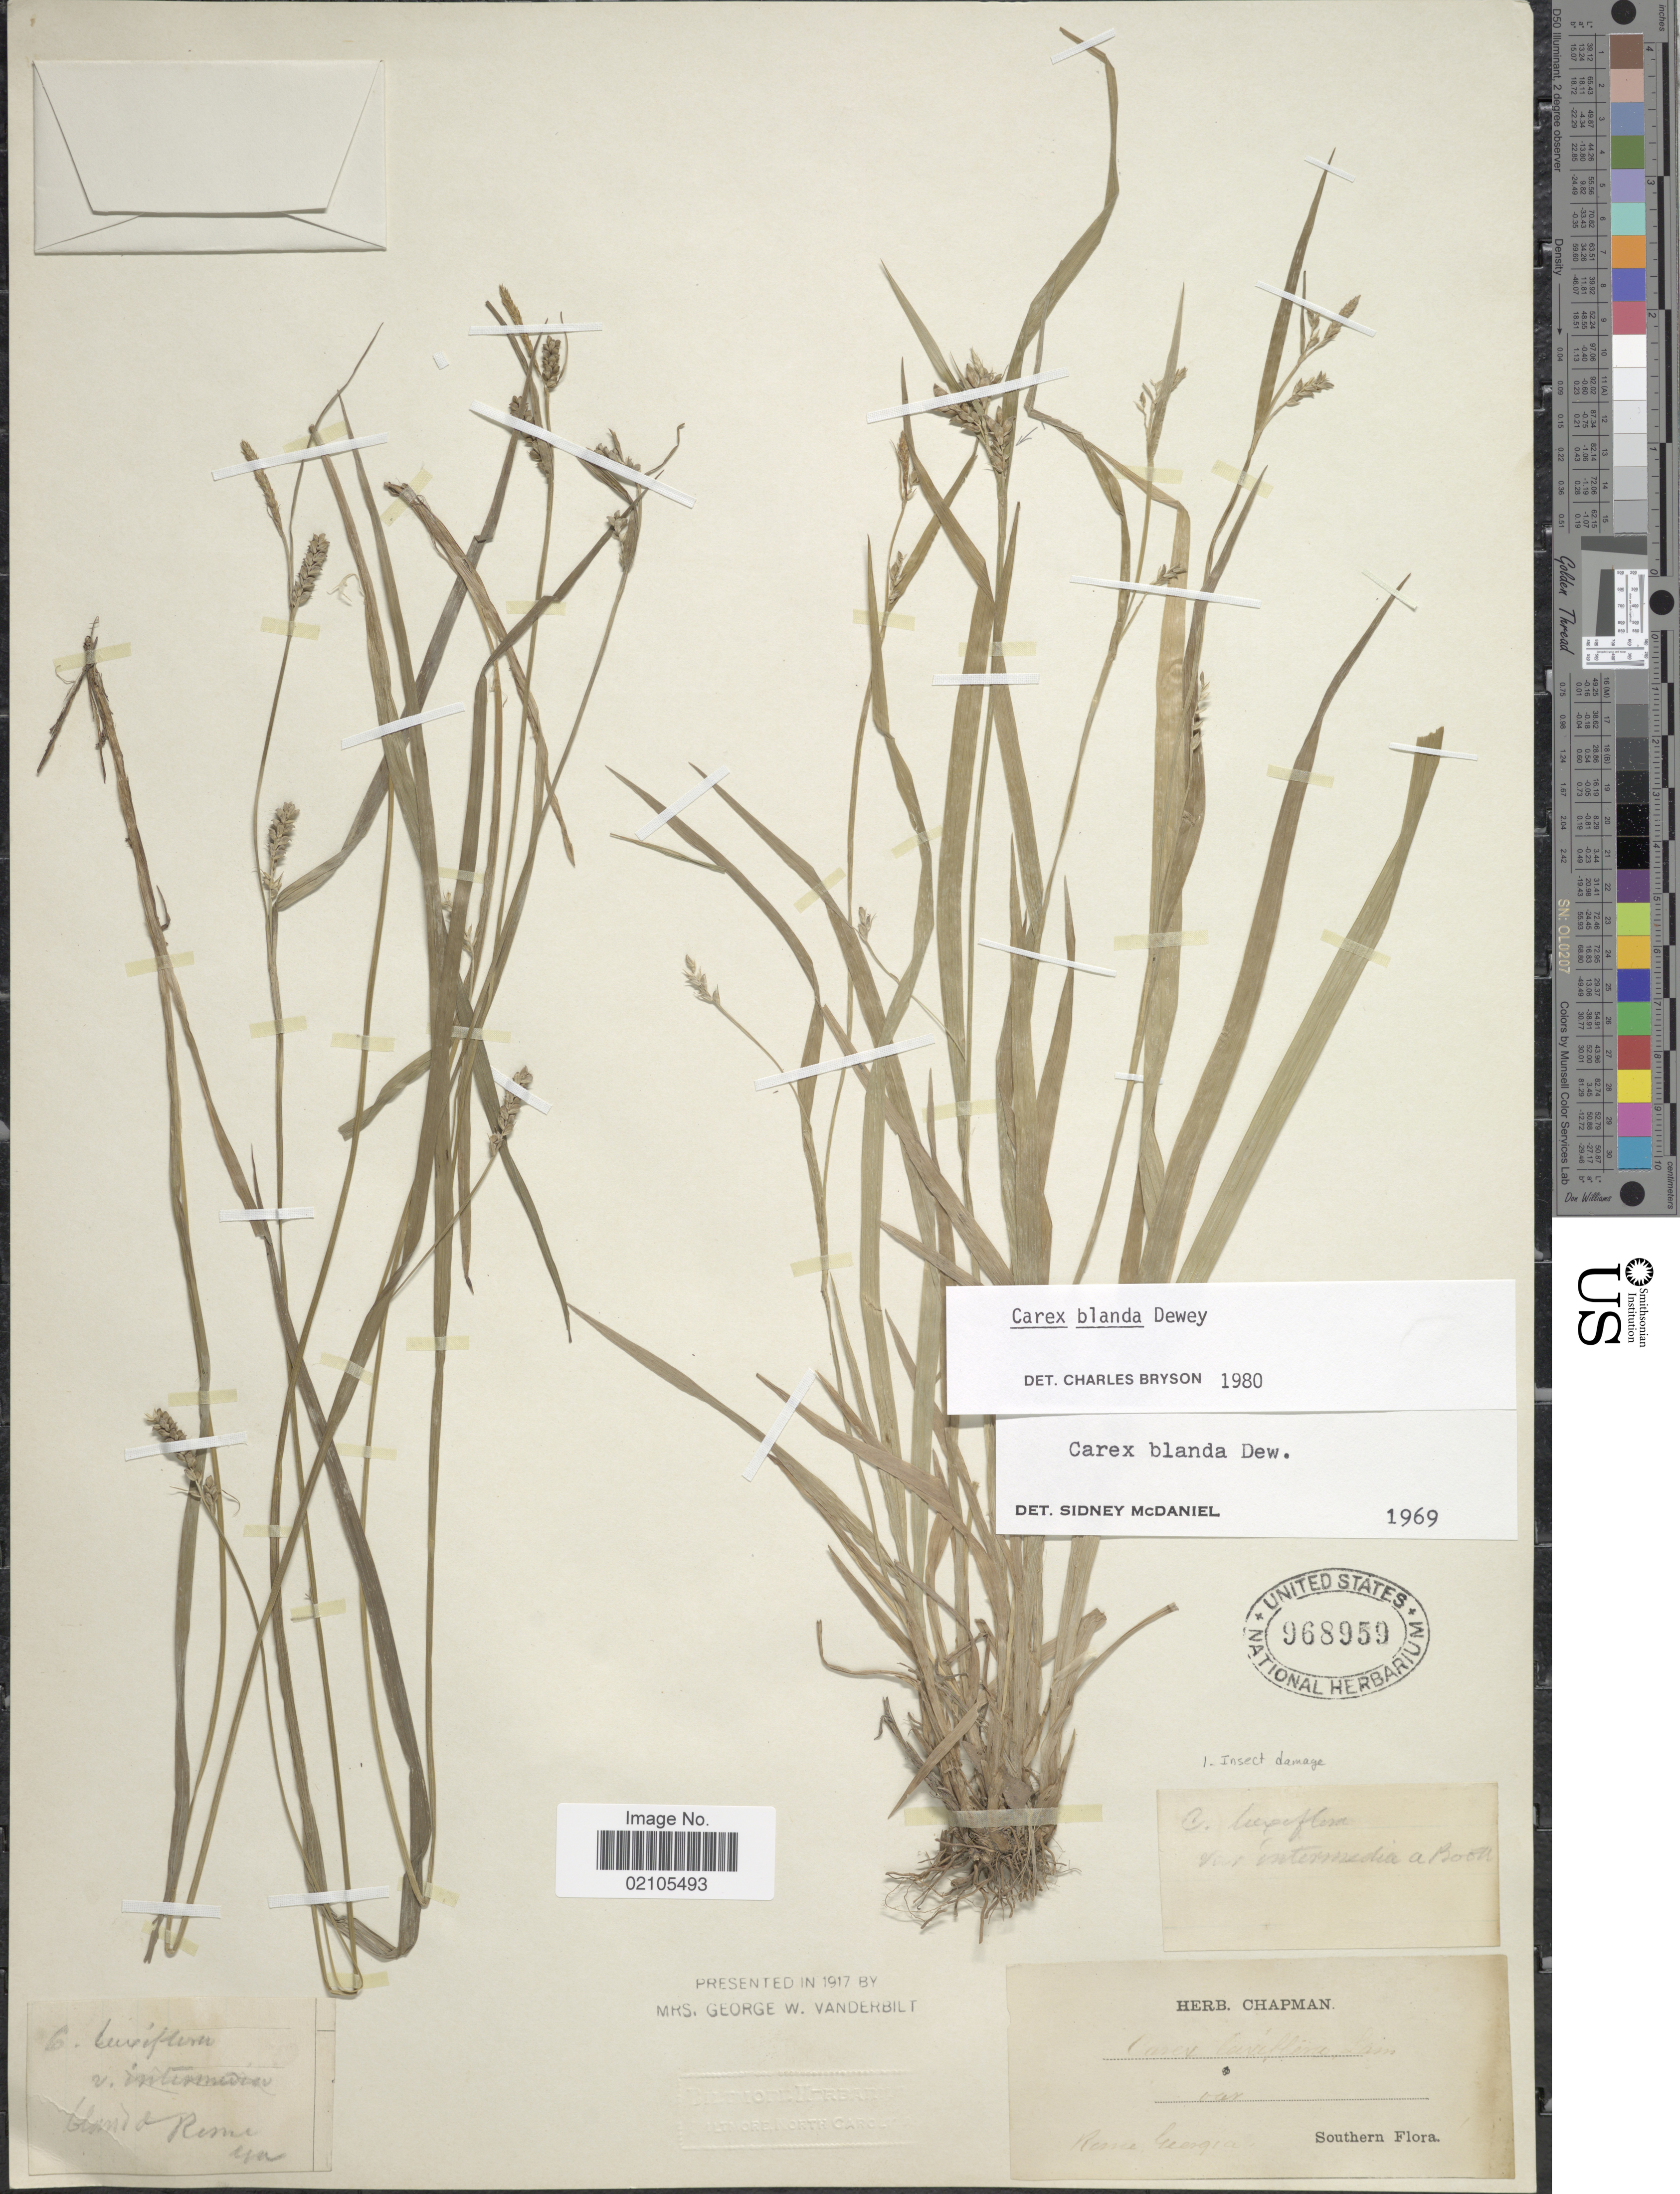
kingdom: Plantae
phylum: Tracheophyta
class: Liliopsida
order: Poales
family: Cyperaceae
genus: Carex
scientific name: Carex blanda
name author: Dewey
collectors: ex herb. Chapman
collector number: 6?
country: United States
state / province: Georgia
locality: Rome. Ga. Southern.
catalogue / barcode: US 968959